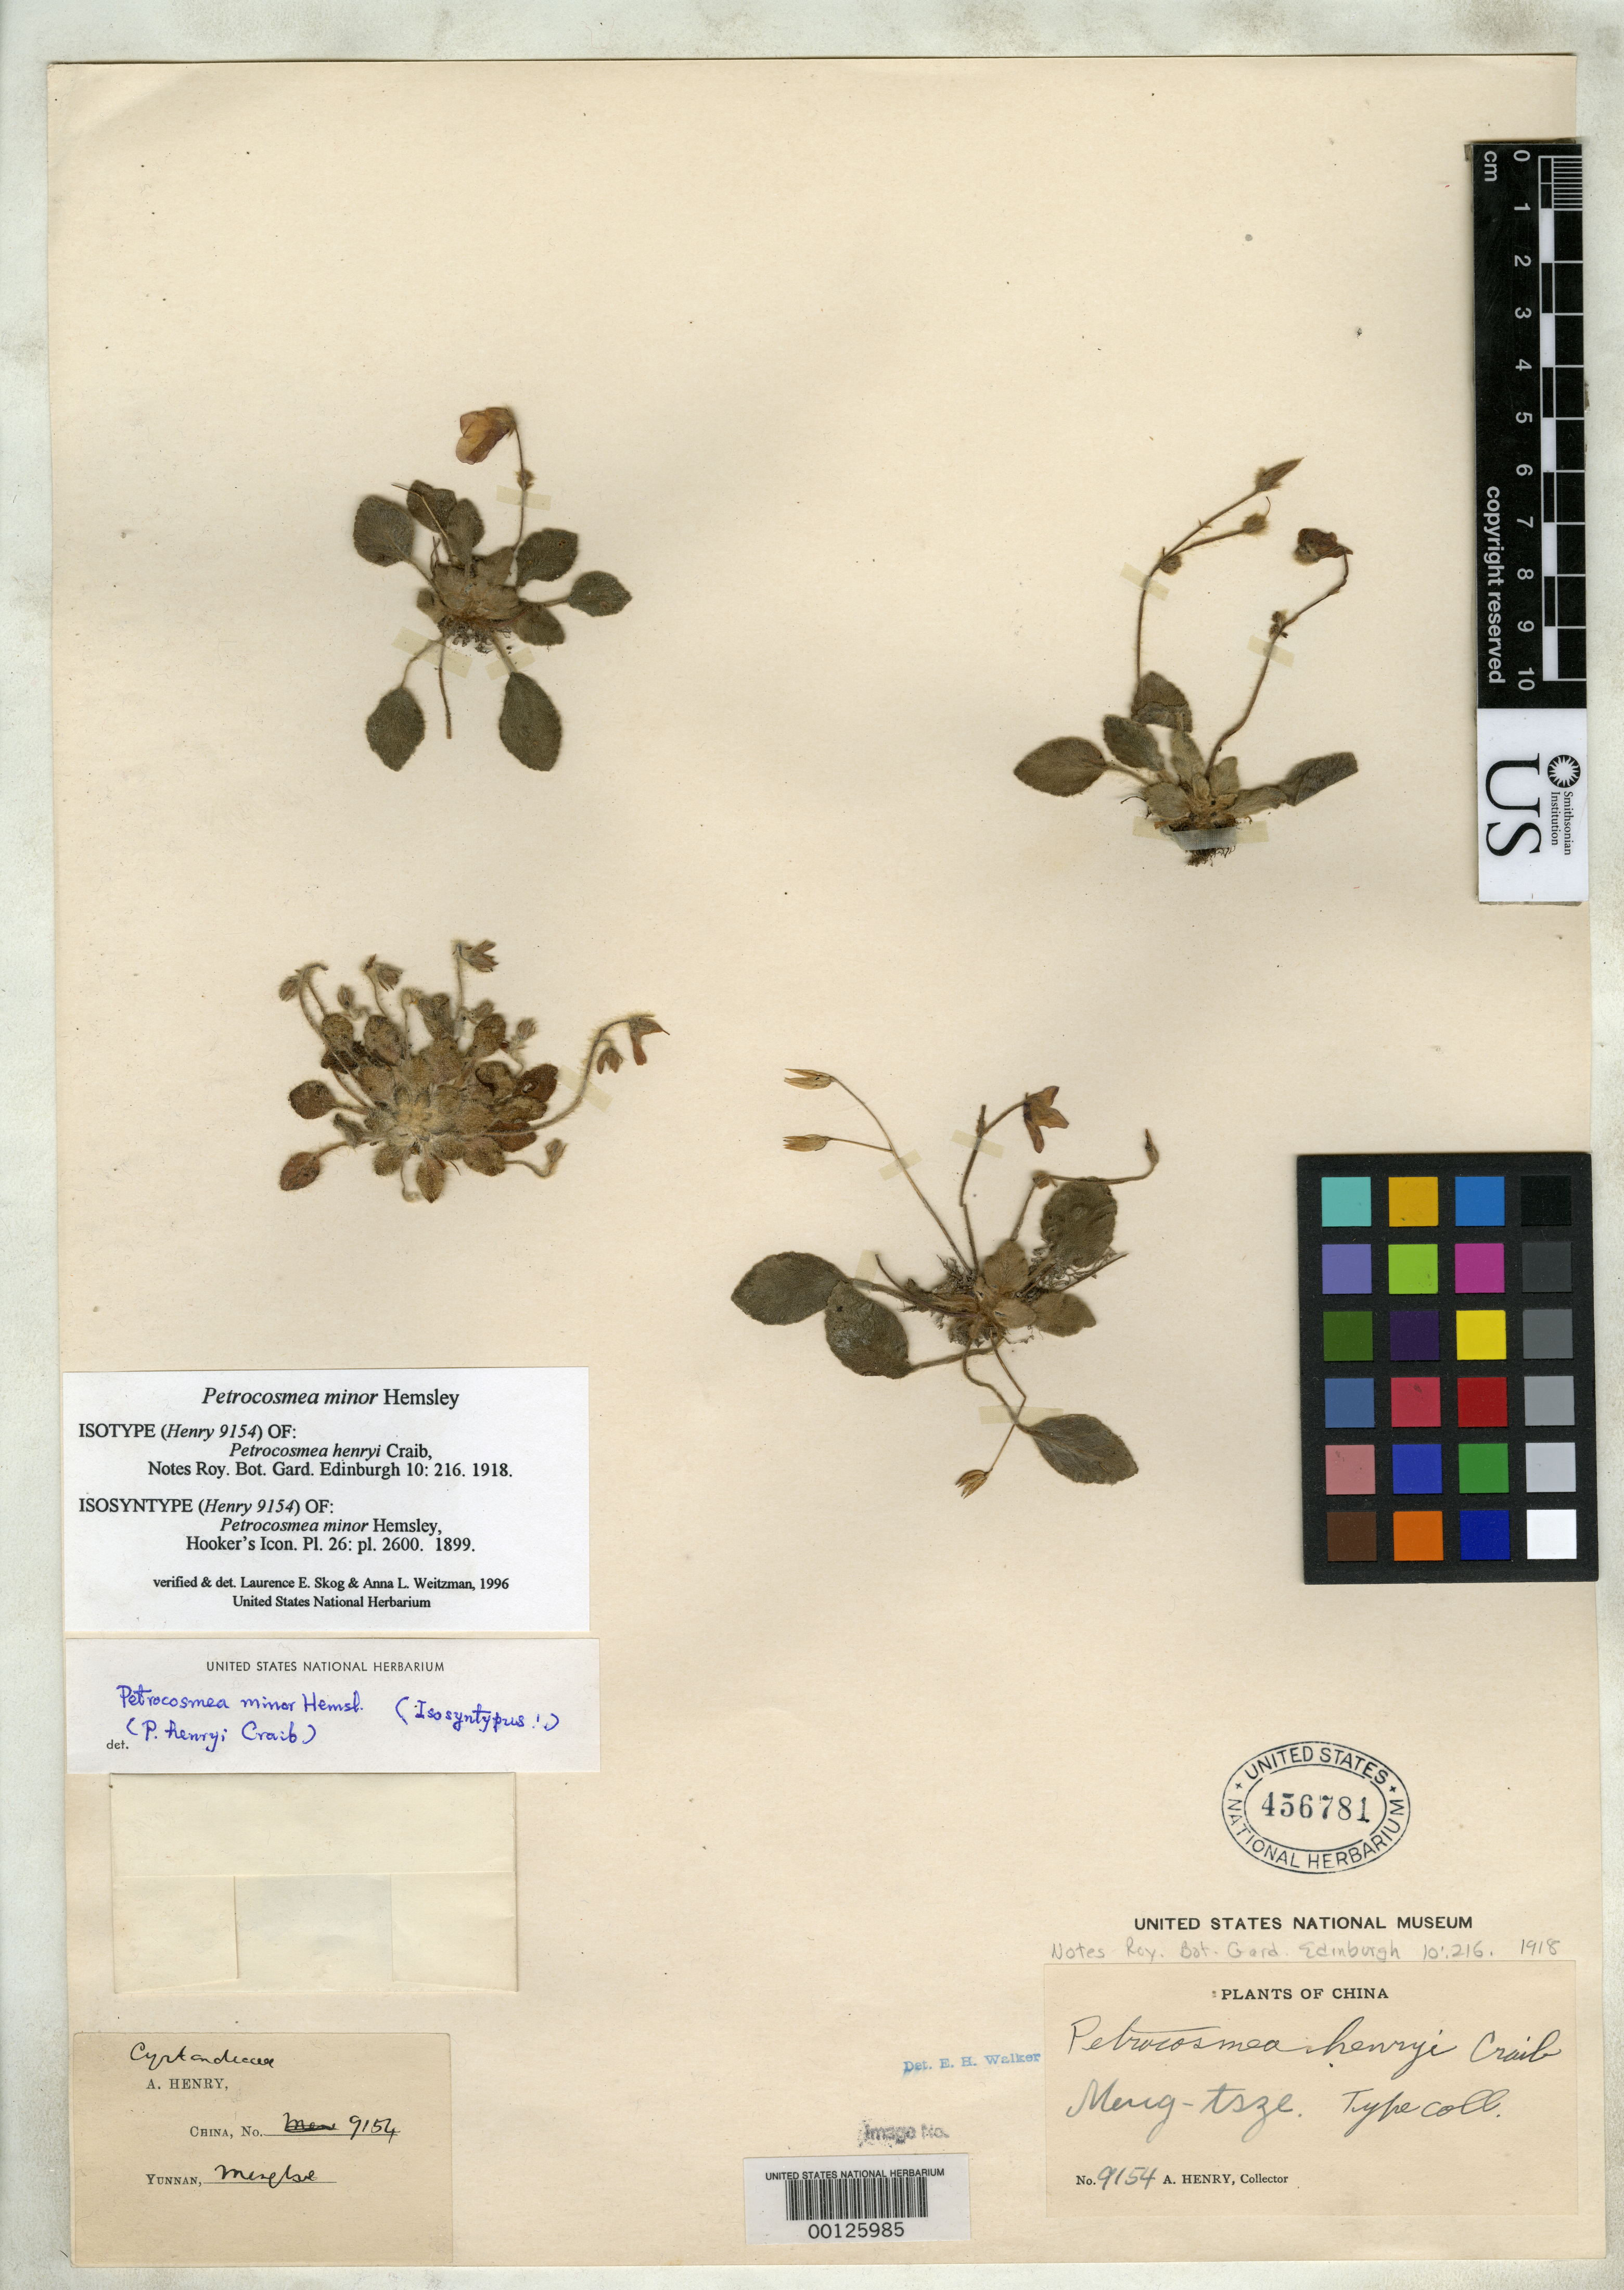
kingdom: Plantae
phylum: Tracheophyta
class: Magnoliopsida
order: Lamiales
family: Gesneriaceae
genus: Petrocosmea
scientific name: Petrocosmea minor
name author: Hemsl.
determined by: Skog, L. E.; Weitzman, A. L.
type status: Isosyntype; Isotype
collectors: A. Henry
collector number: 9154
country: China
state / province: Yunnan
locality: Mengtze.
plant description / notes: One of two syntypes cited in protologue; lectotype is Hancock 428 as effectively designated by Craib, 1918 (by designating syntype Henry 9154 as the type of a new name, P. henryi Craib).; Also a type of Petrocosmea henryi Craib.; Also a type of Petrocosmea minor Hemsl.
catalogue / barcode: US 456781